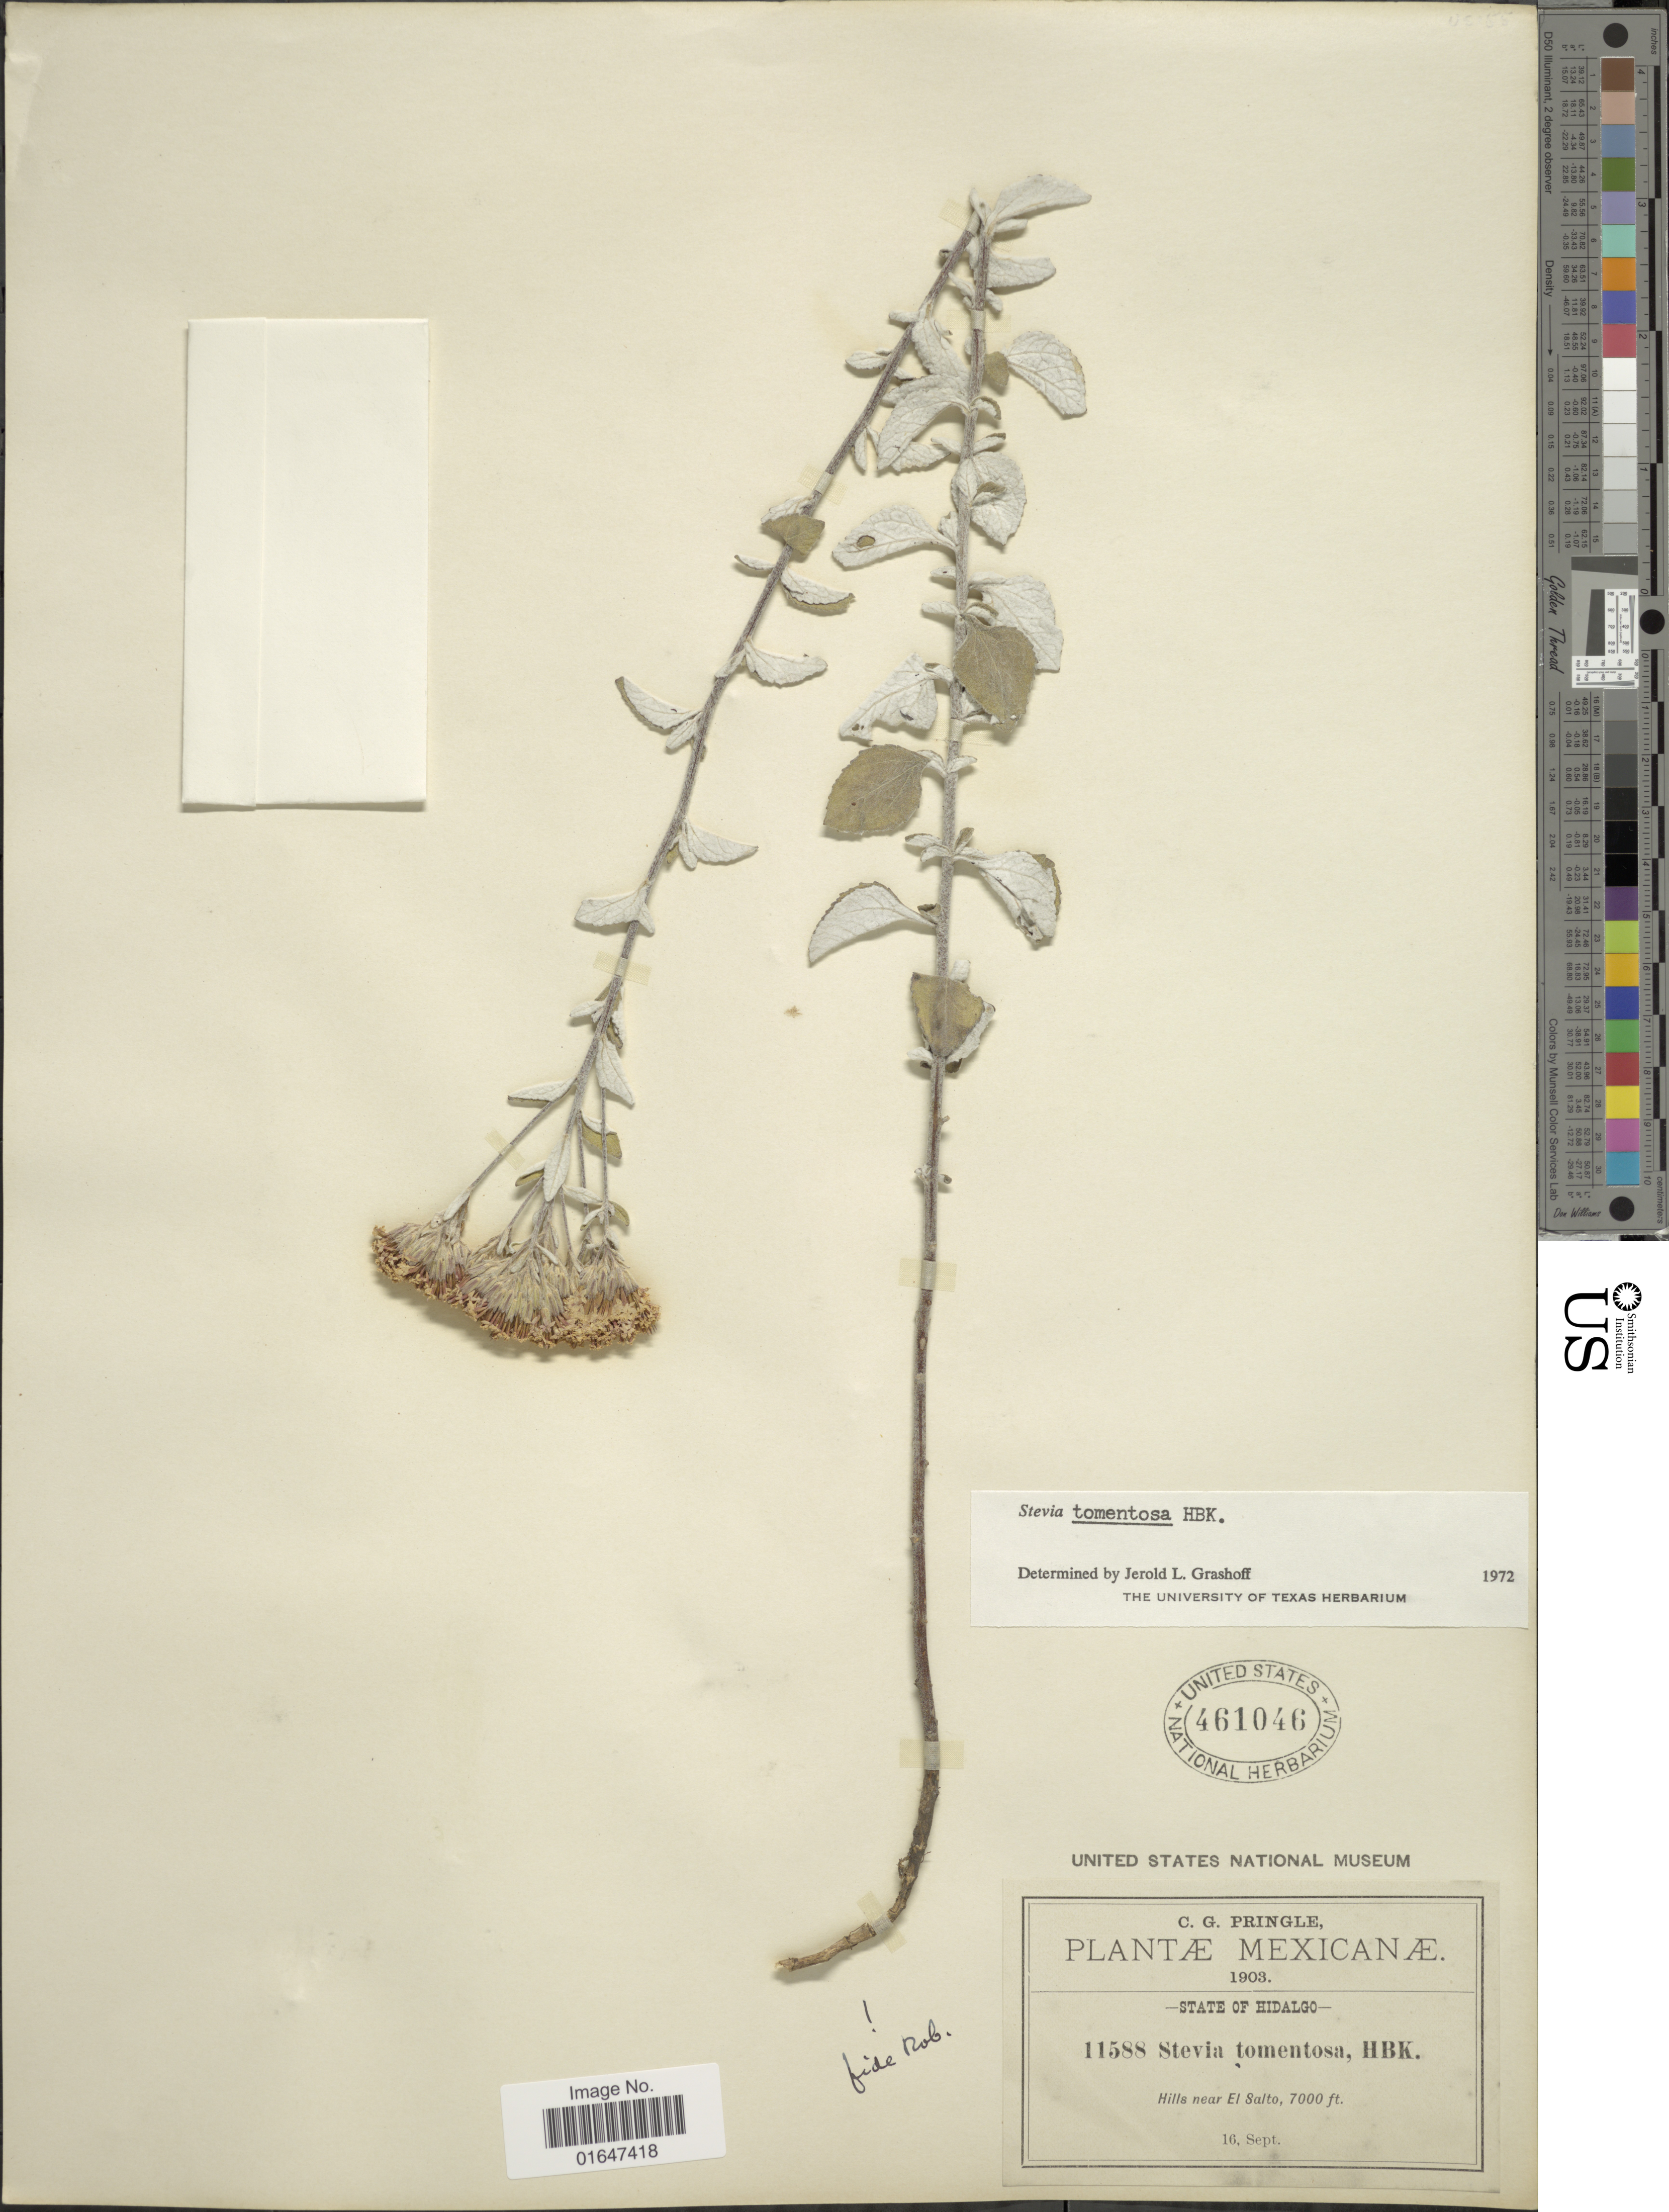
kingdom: Plantae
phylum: Tracheophyta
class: Magnoliopsida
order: Asterales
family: Asteraceae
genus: Stevia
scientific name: Stevia tomentosa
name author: Kunth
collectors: C. G. Pringle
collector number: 11588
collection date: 1903-09-16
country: Mexico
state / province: Hidalgo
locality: Mexicanae, hills near El Salto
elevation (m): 2134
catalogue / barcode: US 461046